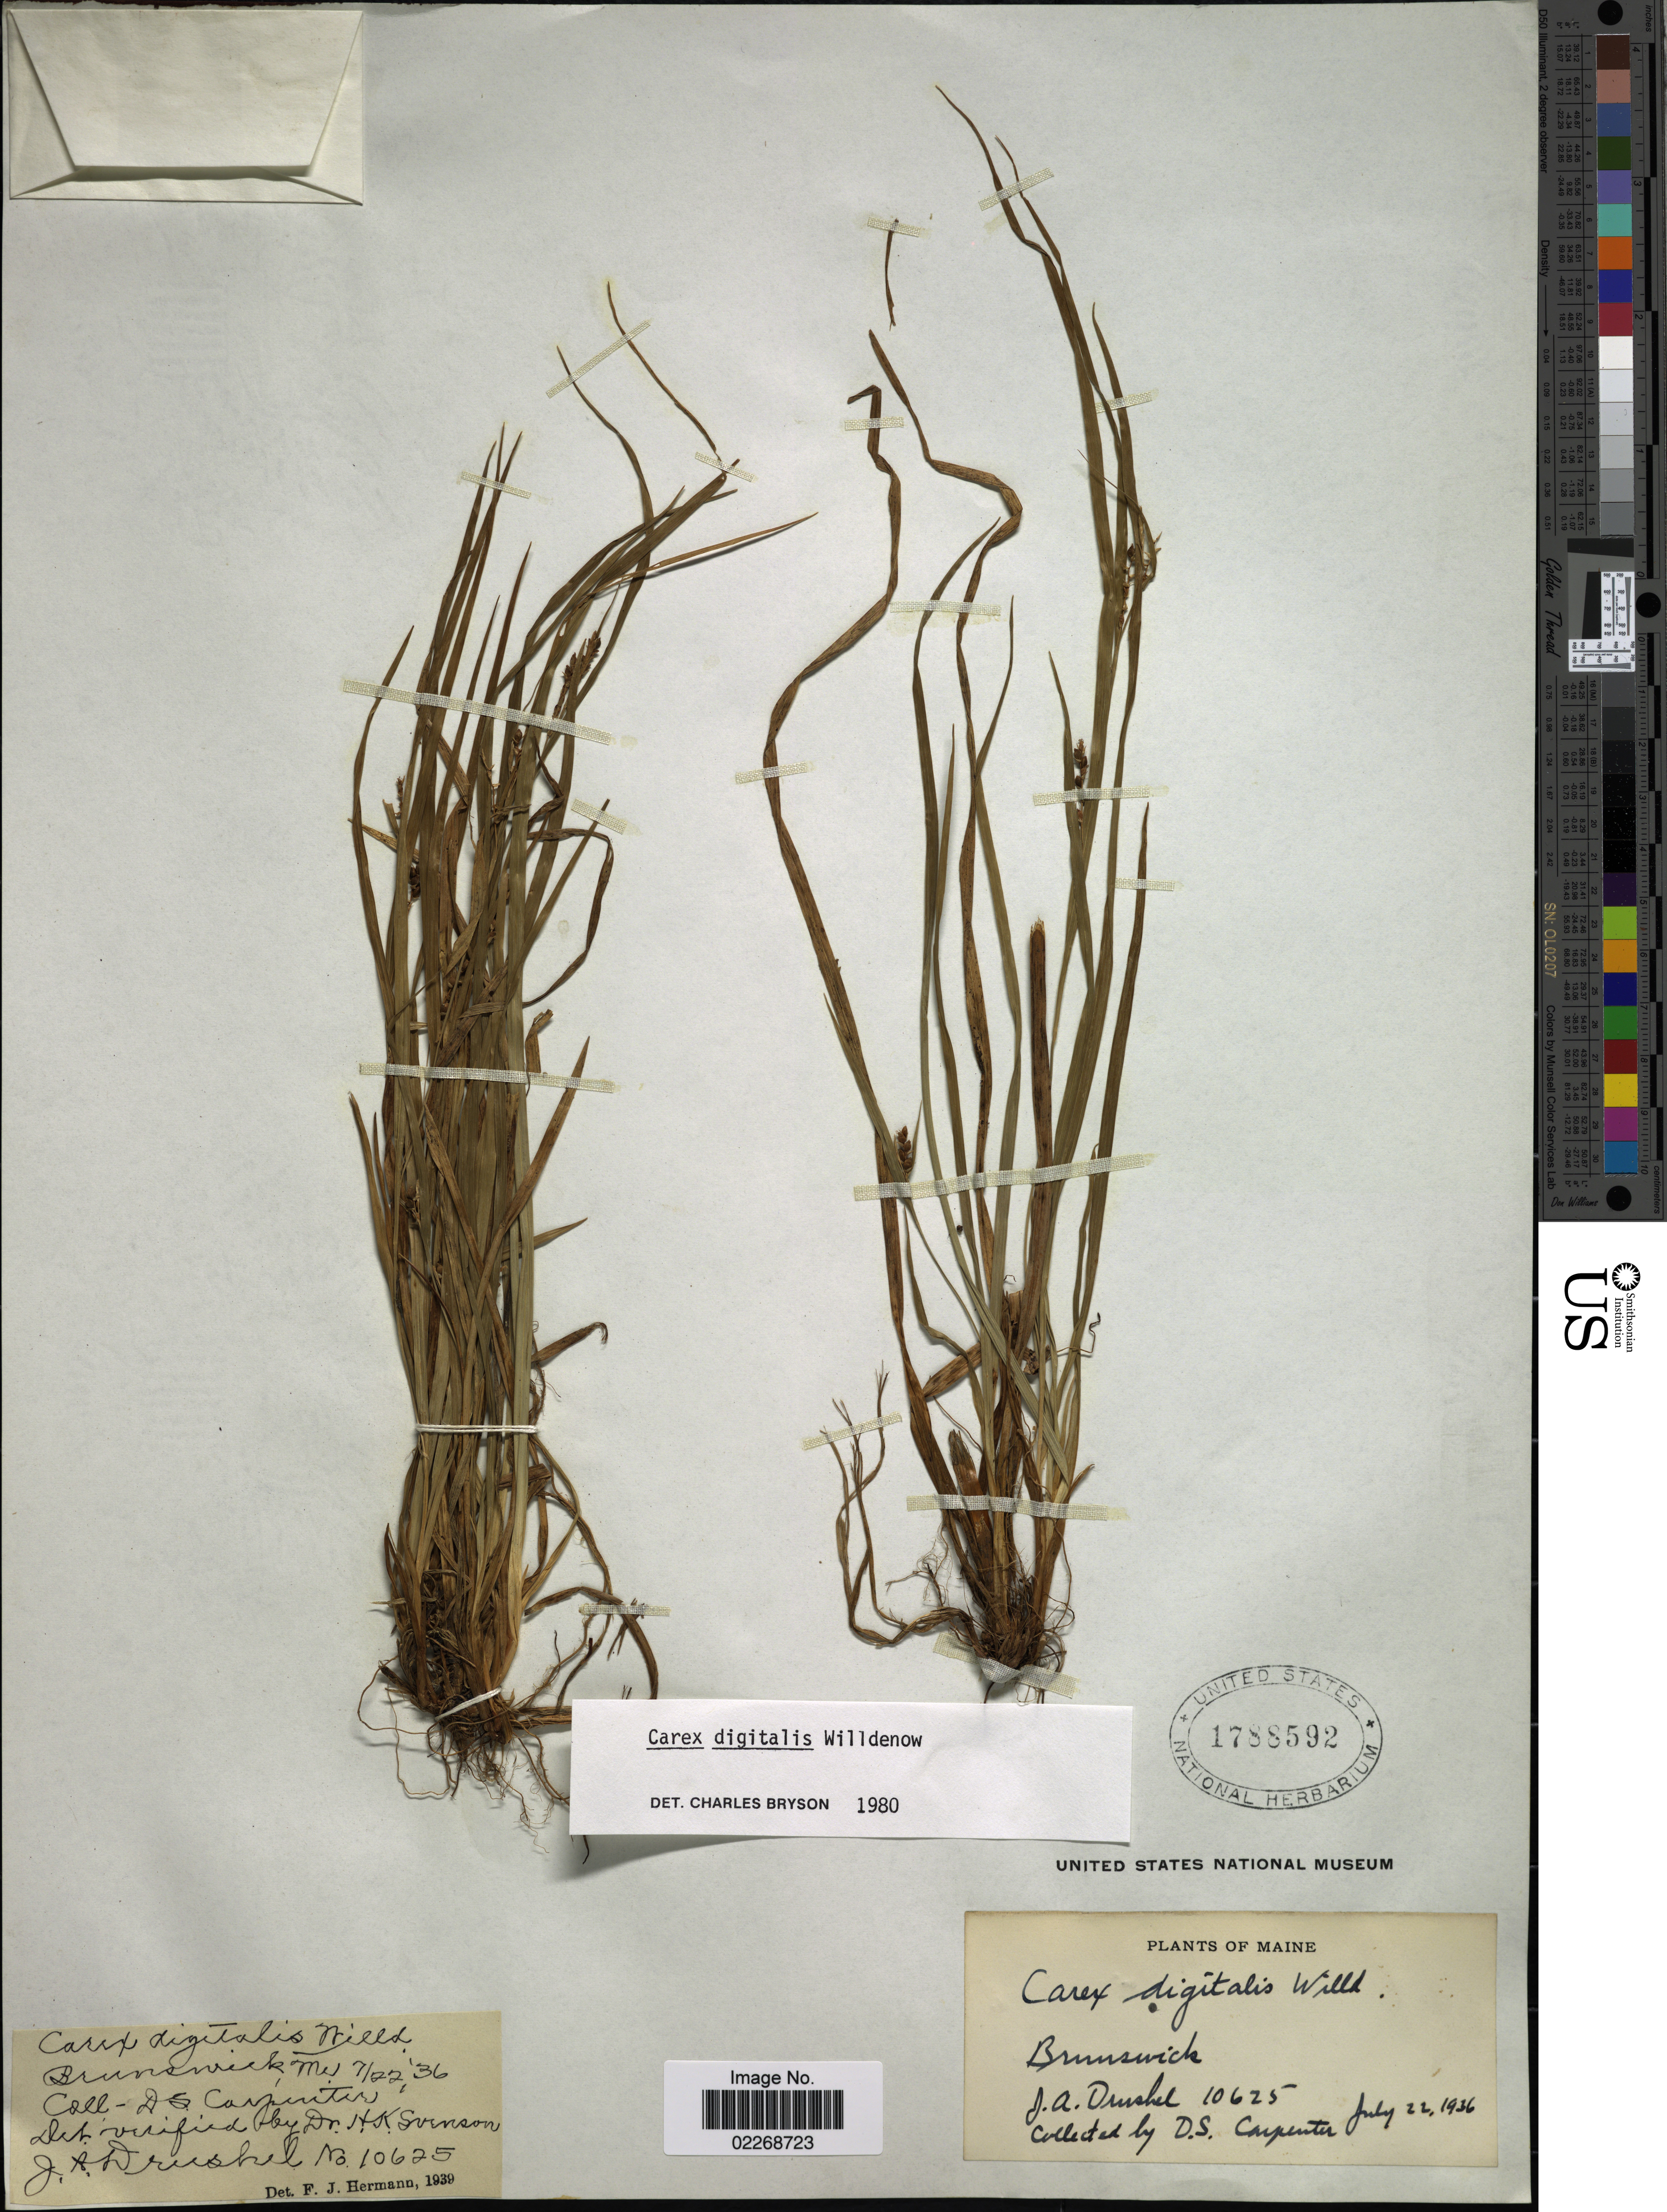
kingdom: Plantae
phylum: Tracheophyta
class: Liliopsida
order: Poales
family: Cyperaceae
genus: Carex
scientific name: Carex digitalis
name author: Willd.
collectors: J. A. Drushel & D. Carpenter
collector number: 10625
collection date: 1936-07-22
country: United States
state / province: Maine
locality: Brunswick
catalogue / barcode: US 1788592